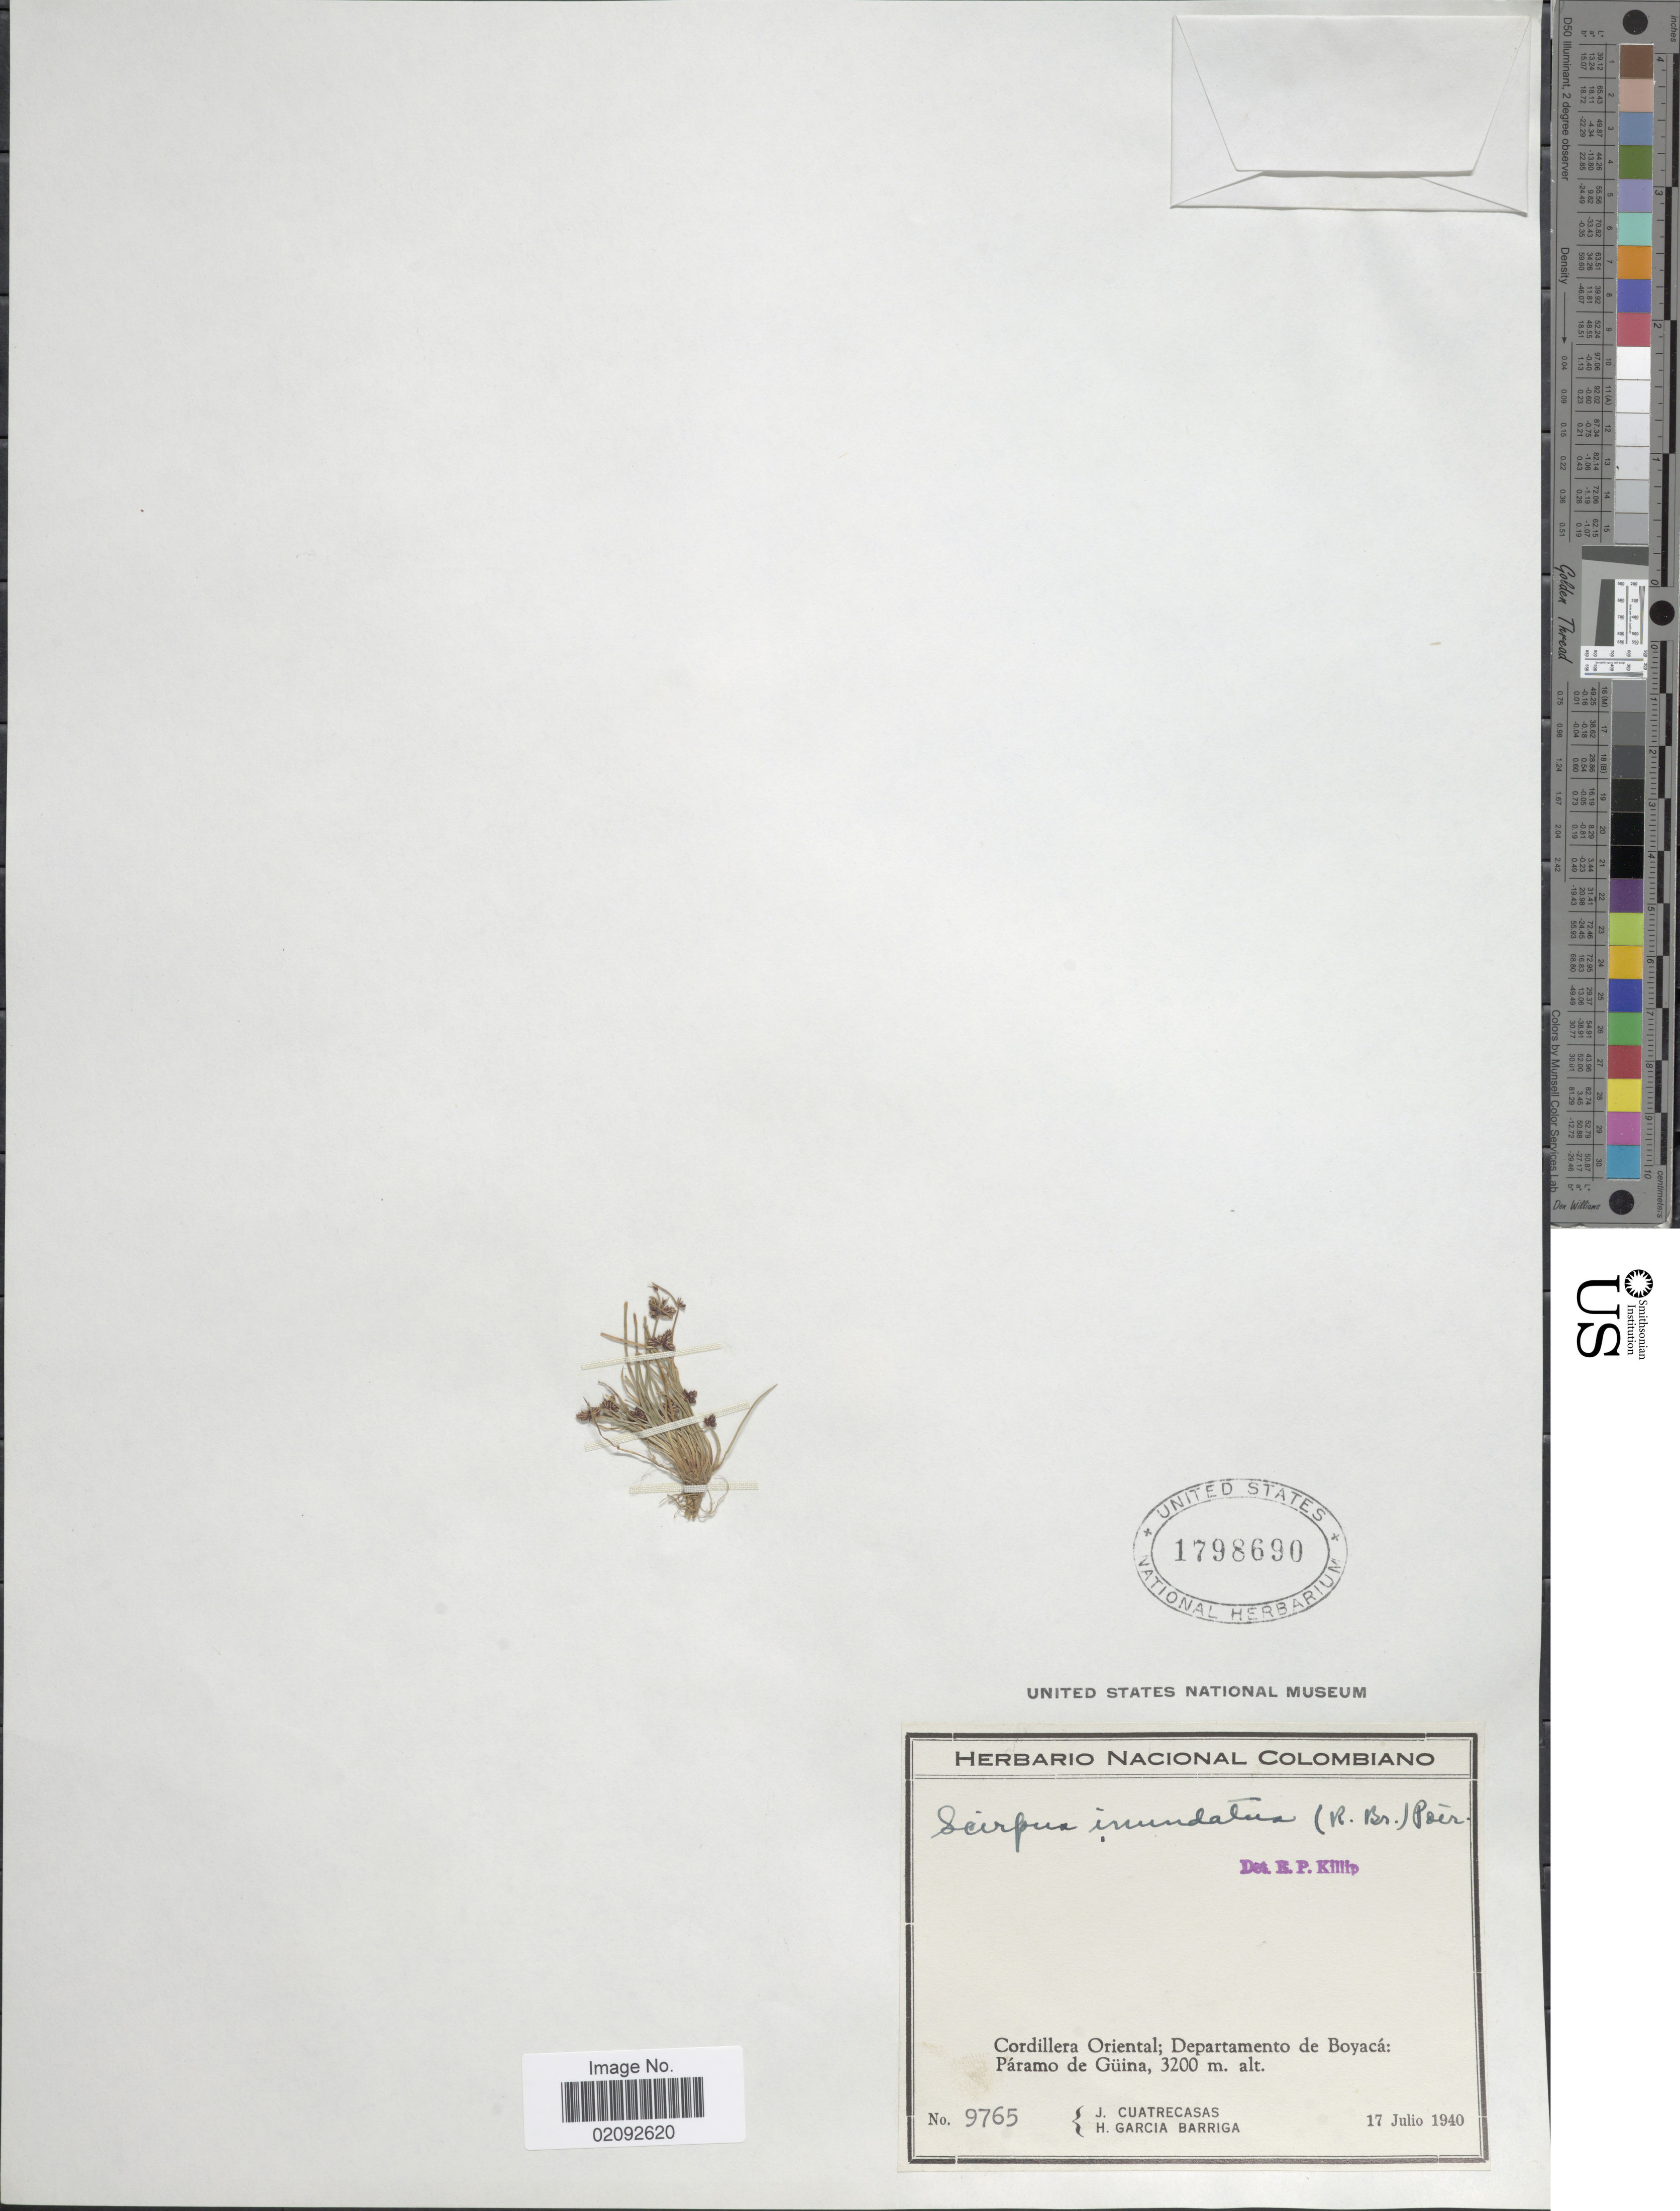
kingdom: Plantae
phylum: Tracheophyta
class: Liliopsida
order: Poales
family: Cyperaceae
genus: Isolepis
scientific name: Isolepis nigricans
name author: Kunth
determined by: Strong, Mark T., (BOT), Smithsonian Institution - National Museum of Natural History (UNITED STATES)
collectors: J. Cuatrecasas & H. García Barriga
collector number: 9765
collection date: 1940-07-17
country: Colombia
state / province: Boyacá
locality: Cordillera Oriental; Paramo de Guina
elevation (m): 3200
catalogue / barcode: US 1798690